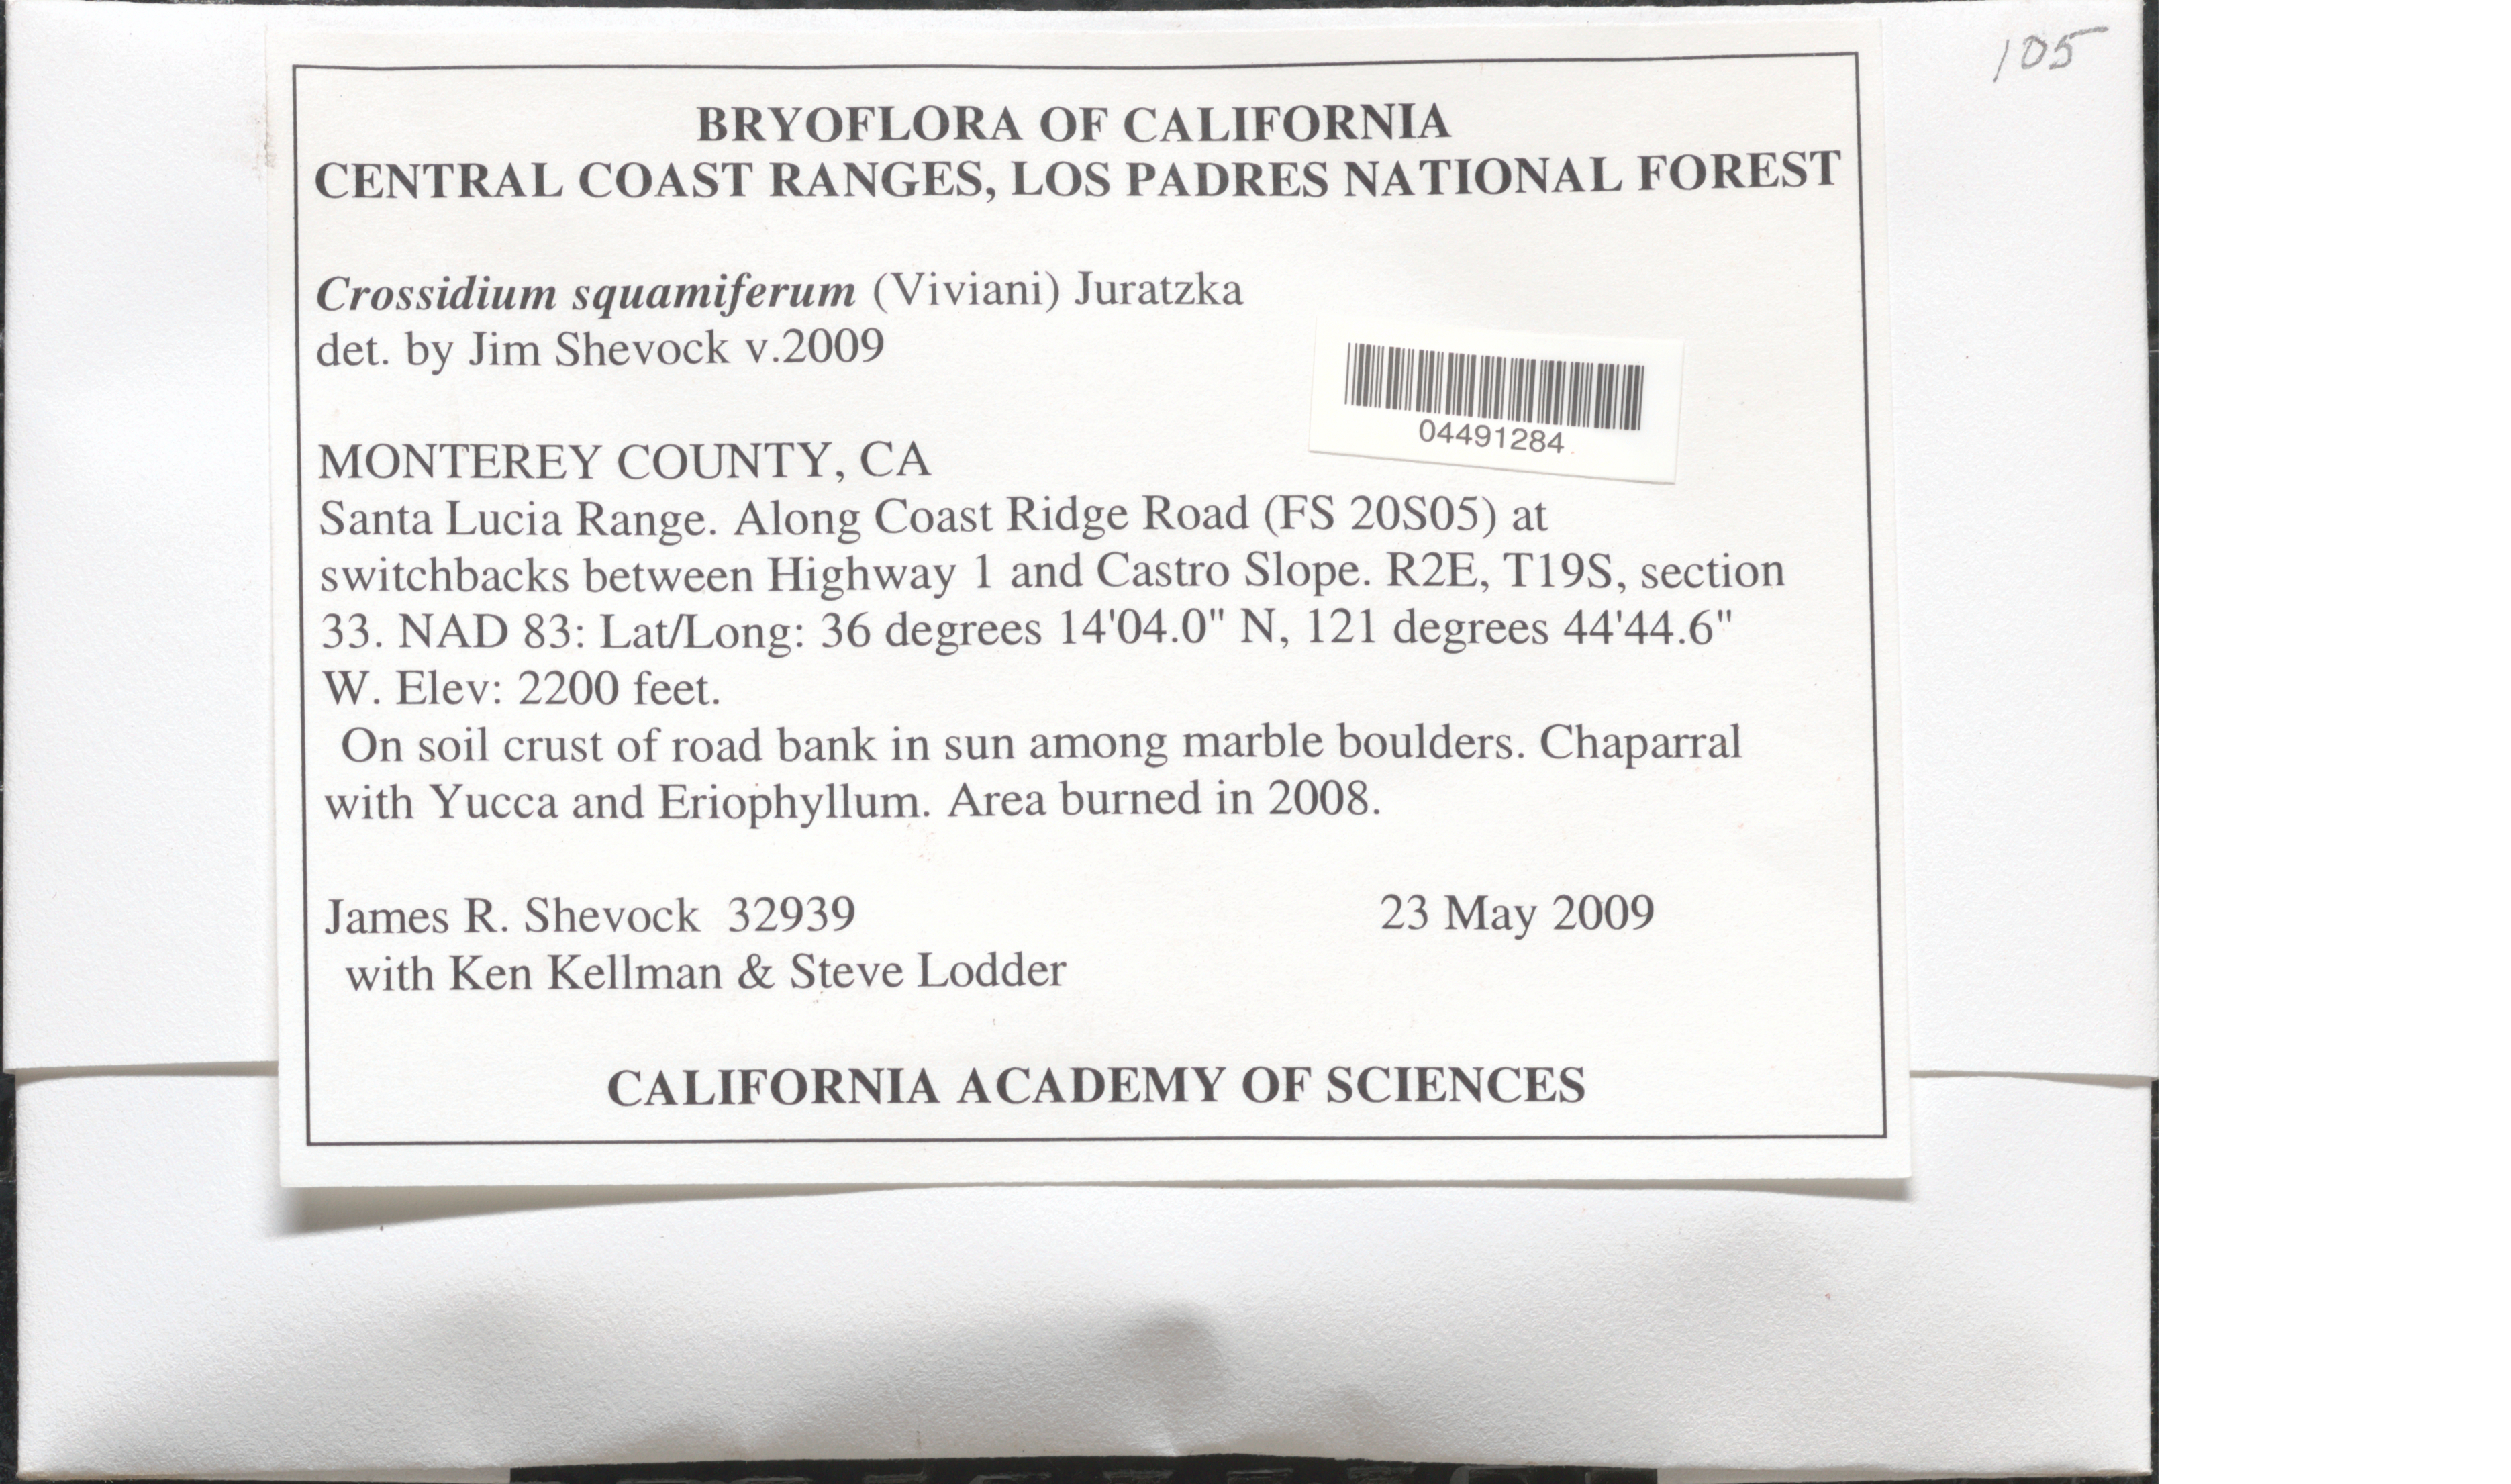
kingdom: Plantae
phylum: Bryophyta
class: Bryopsida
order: Pottiales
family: Pottiaceae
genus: Crossidium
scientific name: Crossidium squamiferum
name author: (Viv.) Jur.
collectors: J. R. Shevock, K. Kellman & S. Lodder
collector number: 32939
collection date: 2009-05-23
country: United States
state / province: California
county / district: Monterey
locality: Central Coast Ranges, Los Padres National Forest. Monterey County. Santa Lucia Range. Along Coast Ridge Road (FS 20S05) at switchbacks between Highway 1 and Castro Slope. R2E, T19S, section 33. NAD 83.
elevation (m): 671